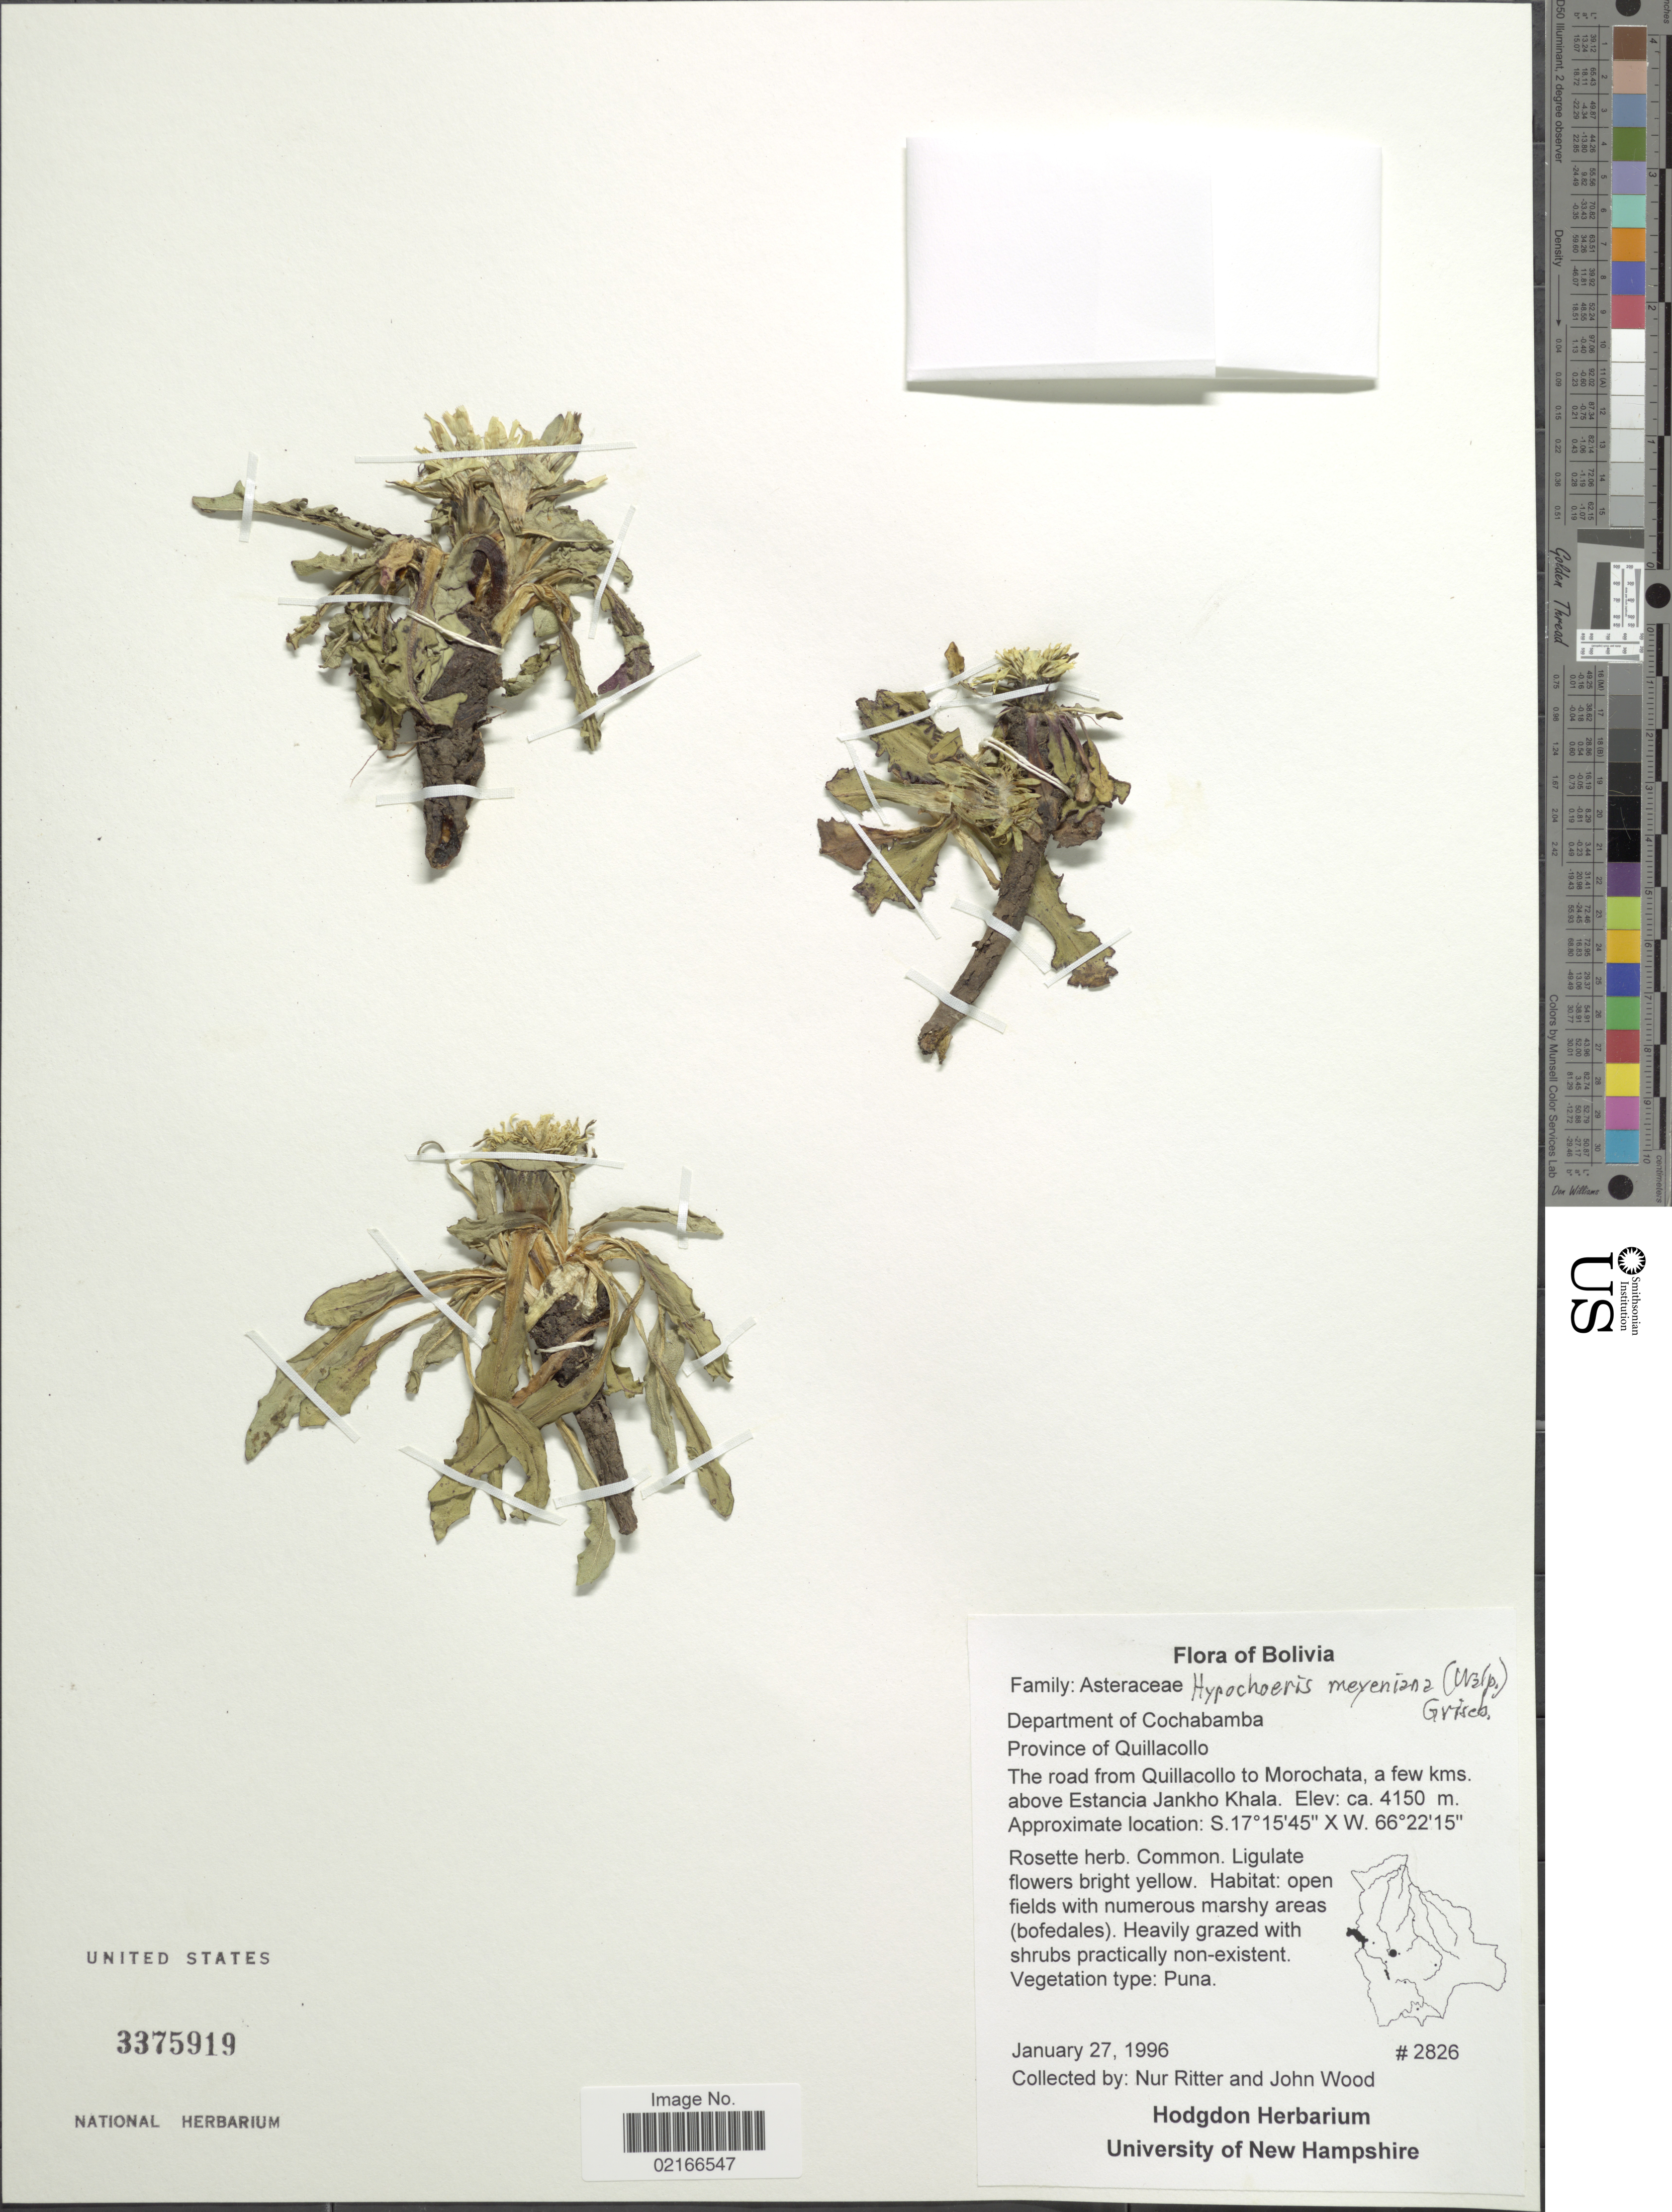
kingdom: Plantae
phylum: Tracheophyta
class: Magnoliopsida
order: Asterales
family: Asteraceae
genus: Hypochaeris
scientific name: Hypochaeris meyeniana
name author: (Walp.) Benth. & Hook. f. ex Griseb.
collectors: N. Ritter & J. M. Wood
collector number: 2826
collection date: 1996-01-27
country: Bolivia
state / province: Cochabamba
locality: Province of Quillacollo. The road from Quillacollo to Morochata, a few kms. above Estancia Jankho Khala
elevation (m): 4150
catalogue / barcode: US 3375919